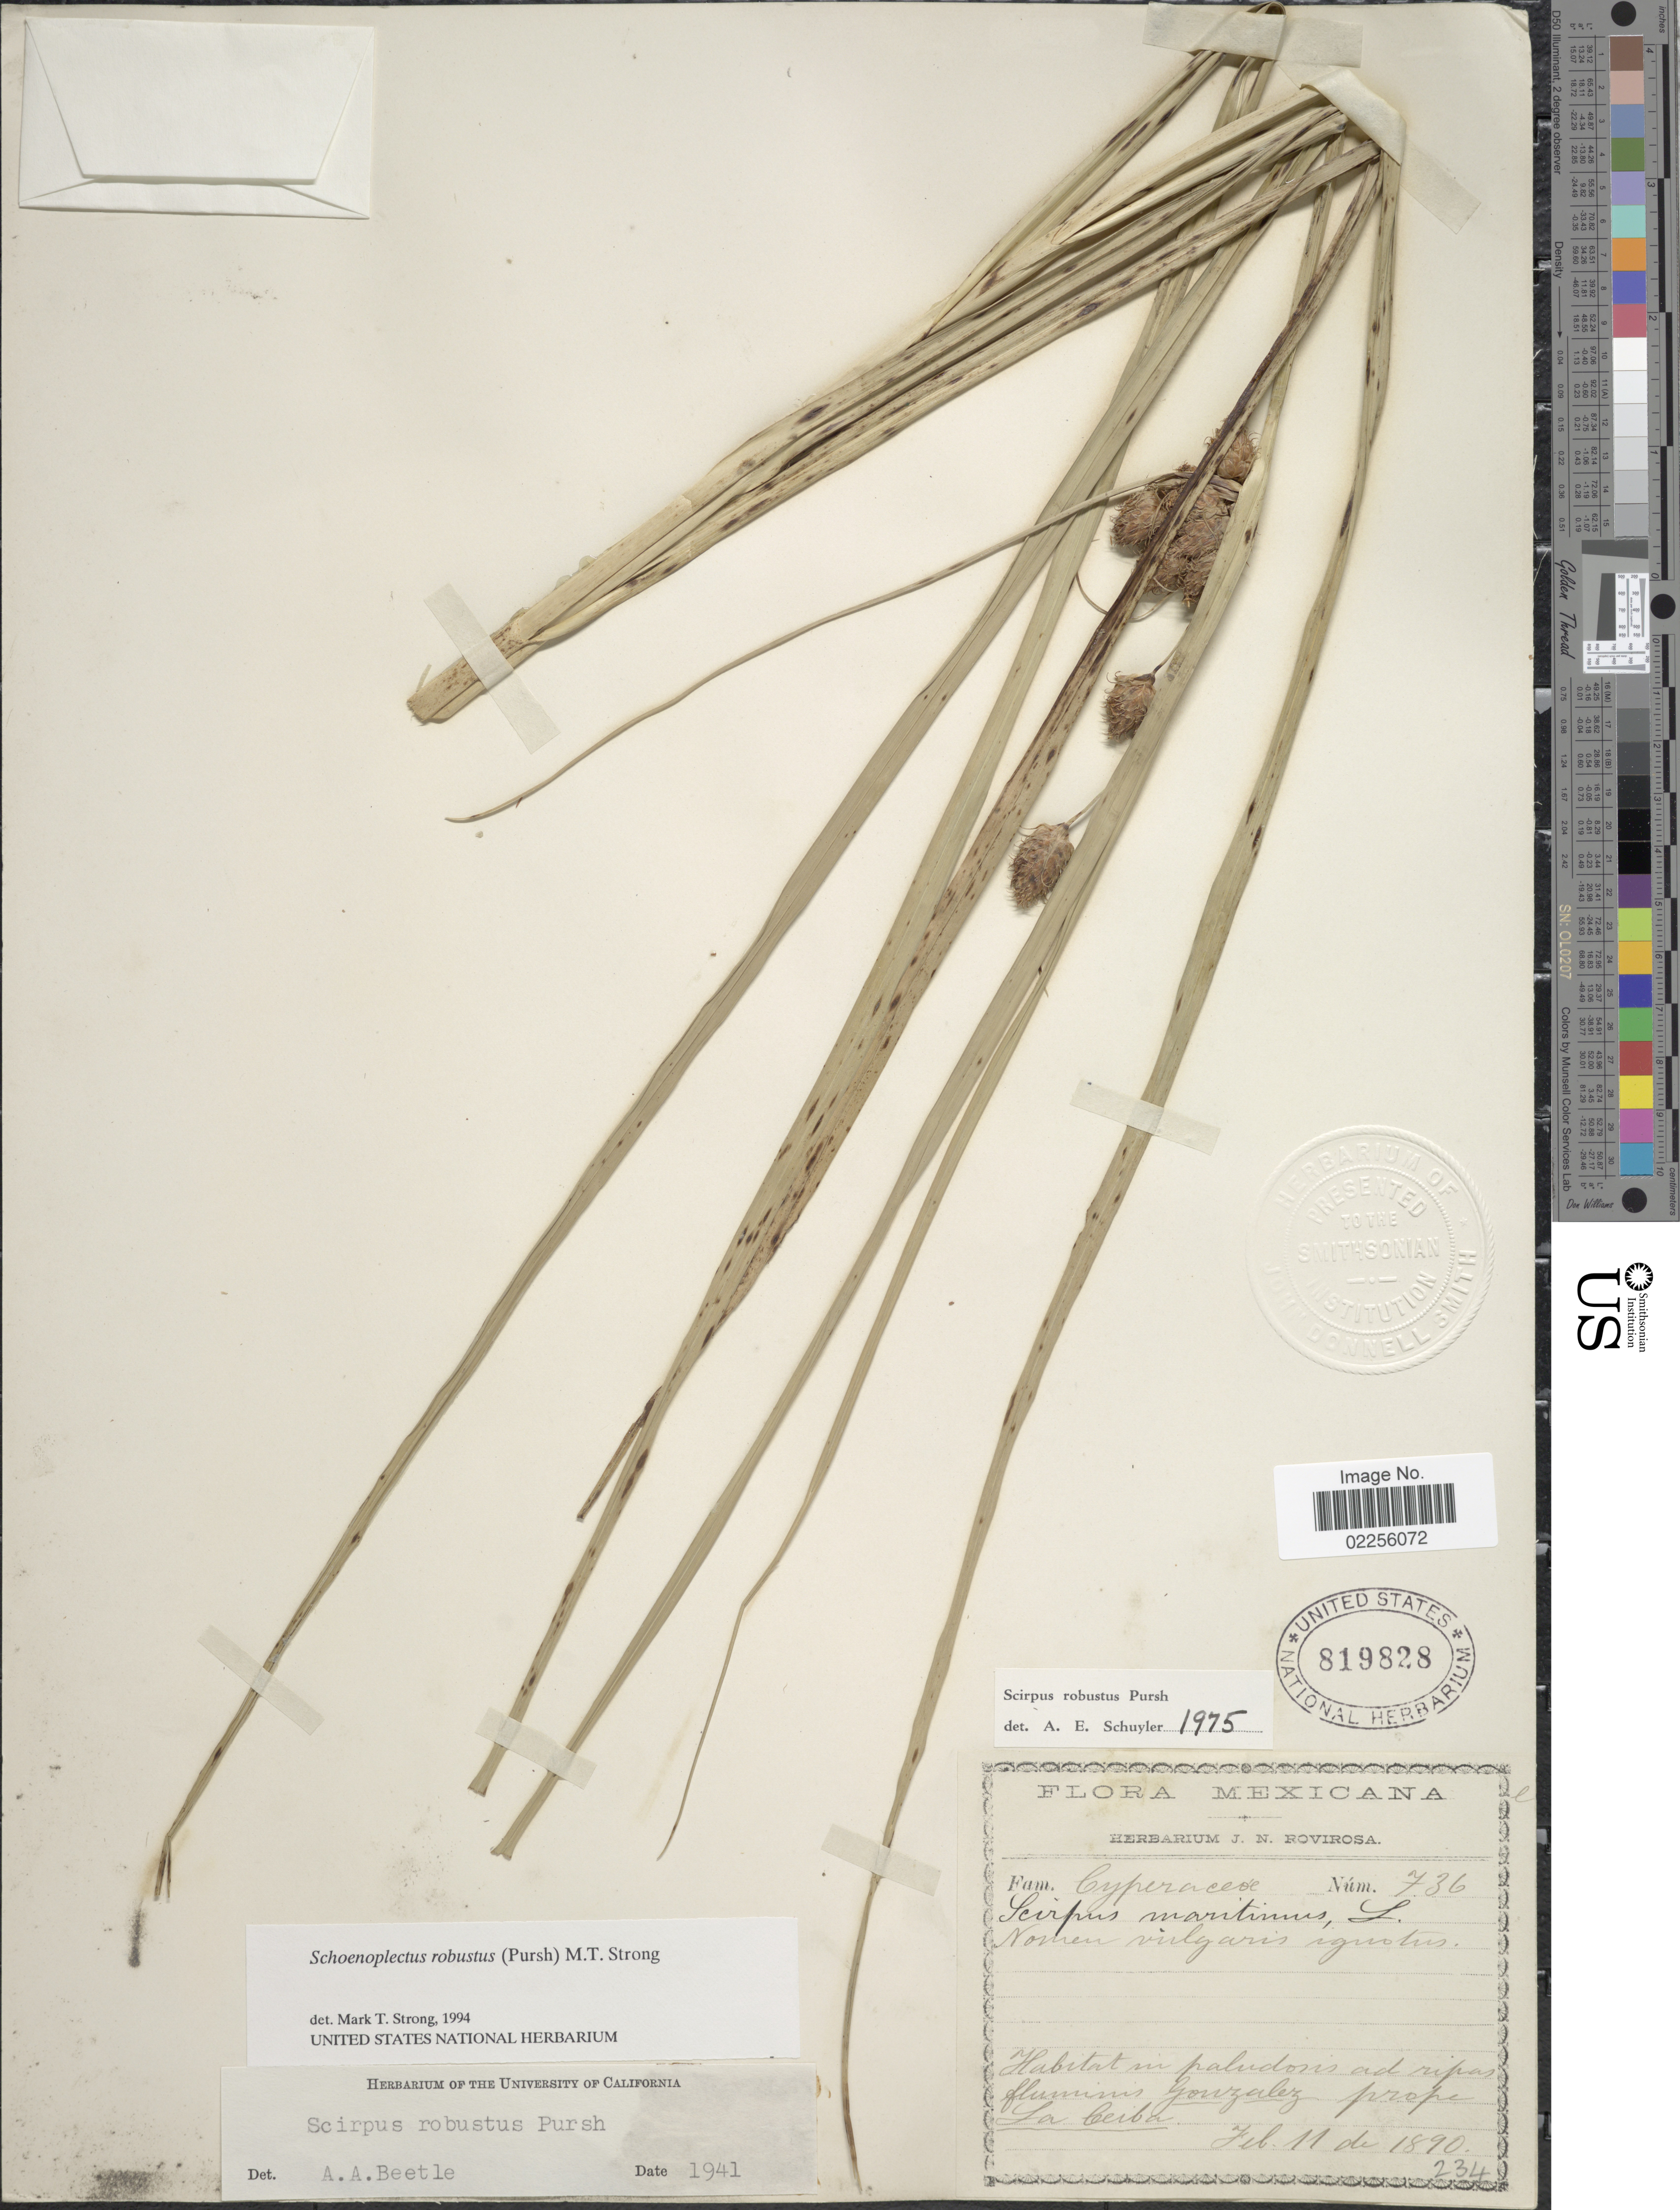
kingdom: Plantae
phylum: Tracheophyta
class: Liliopsida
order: Poales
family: Cyperaceae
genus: Bolboschoenus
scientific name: Bolboschoenus robustus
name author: (Pursh) Soják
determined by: Strong, M. T., (US), Smithsonian Institution - National Museum of Natural History (UNITED STATES)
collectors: ex herb. J. N. Rovirosa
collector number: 736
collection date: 1890-02-11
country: Mexico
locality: In paludosis ad ripas fluminis Gonzalez prope La Ceiba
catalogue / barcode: US 819828